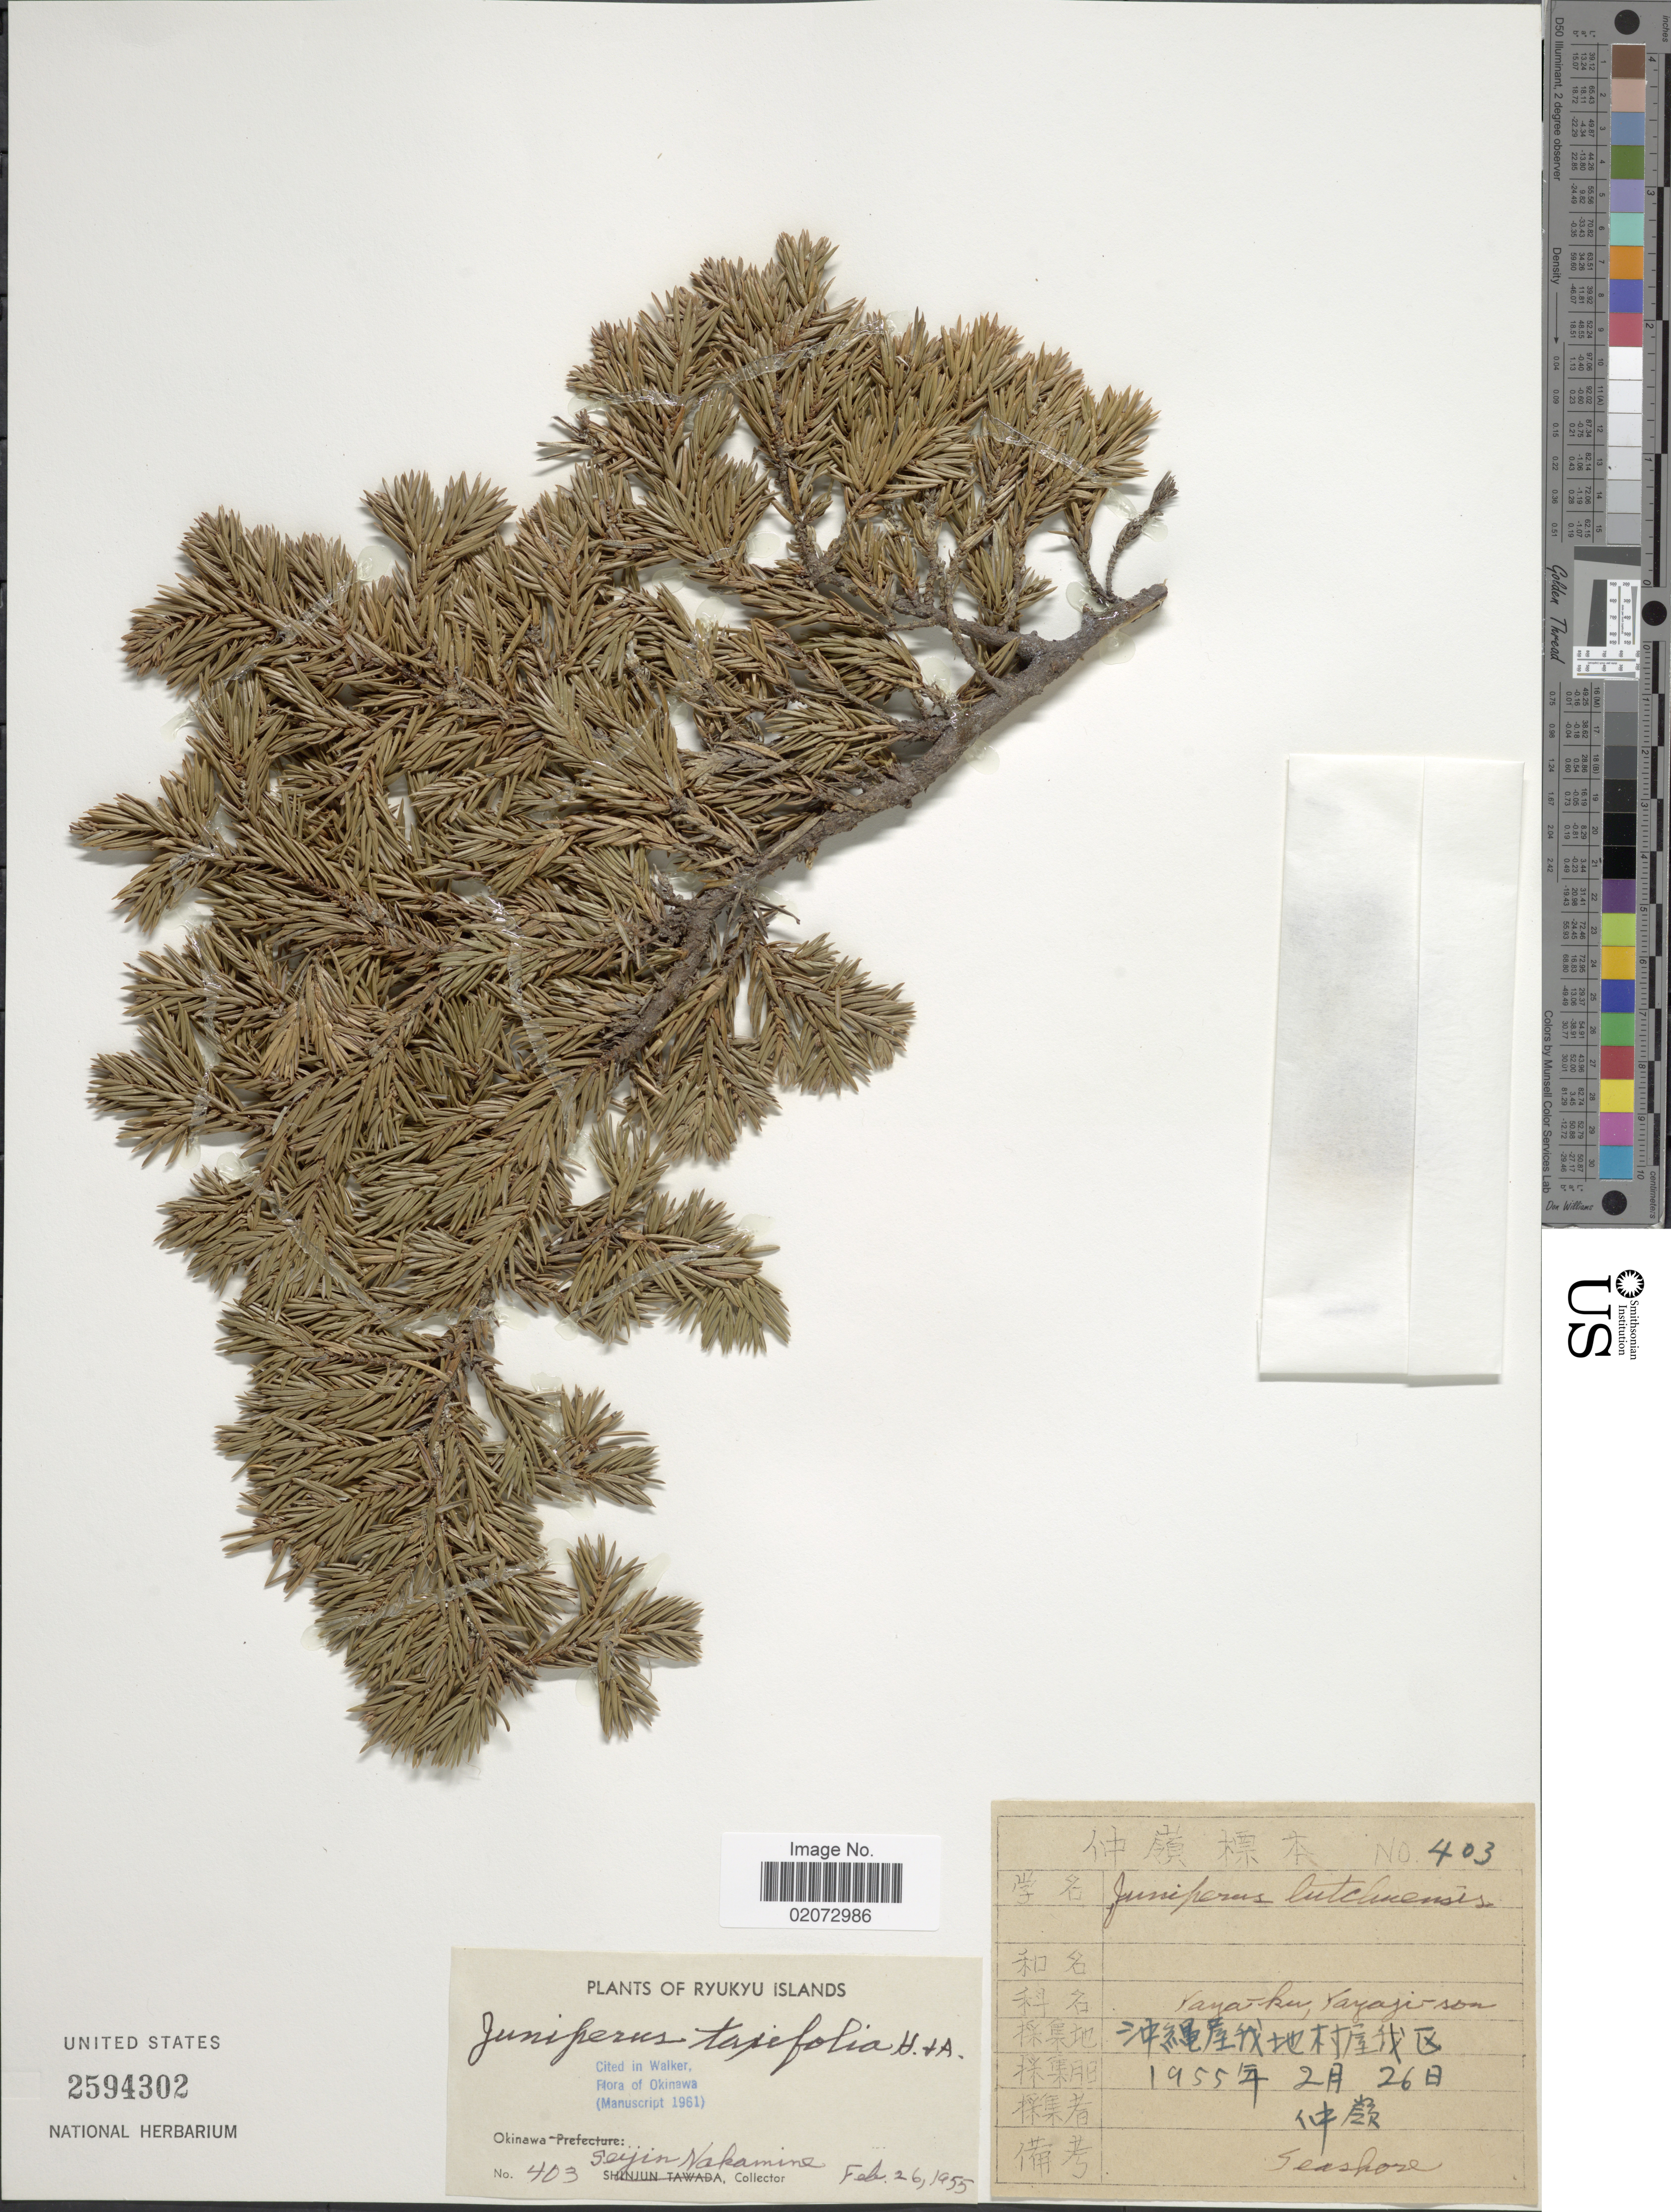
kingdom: Plantae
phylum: Tracheophyta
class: Pinopsida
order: Pinales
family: Cupressaceae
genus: Juniperus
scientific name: Juniperus taxifolia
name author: Hook. & Arn.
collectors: S. Nakamine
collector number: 403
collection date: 1955-02-26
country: Japan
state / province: Okinawa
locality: Okinawa, Ryukyu Islands.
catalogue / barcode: US 2594302